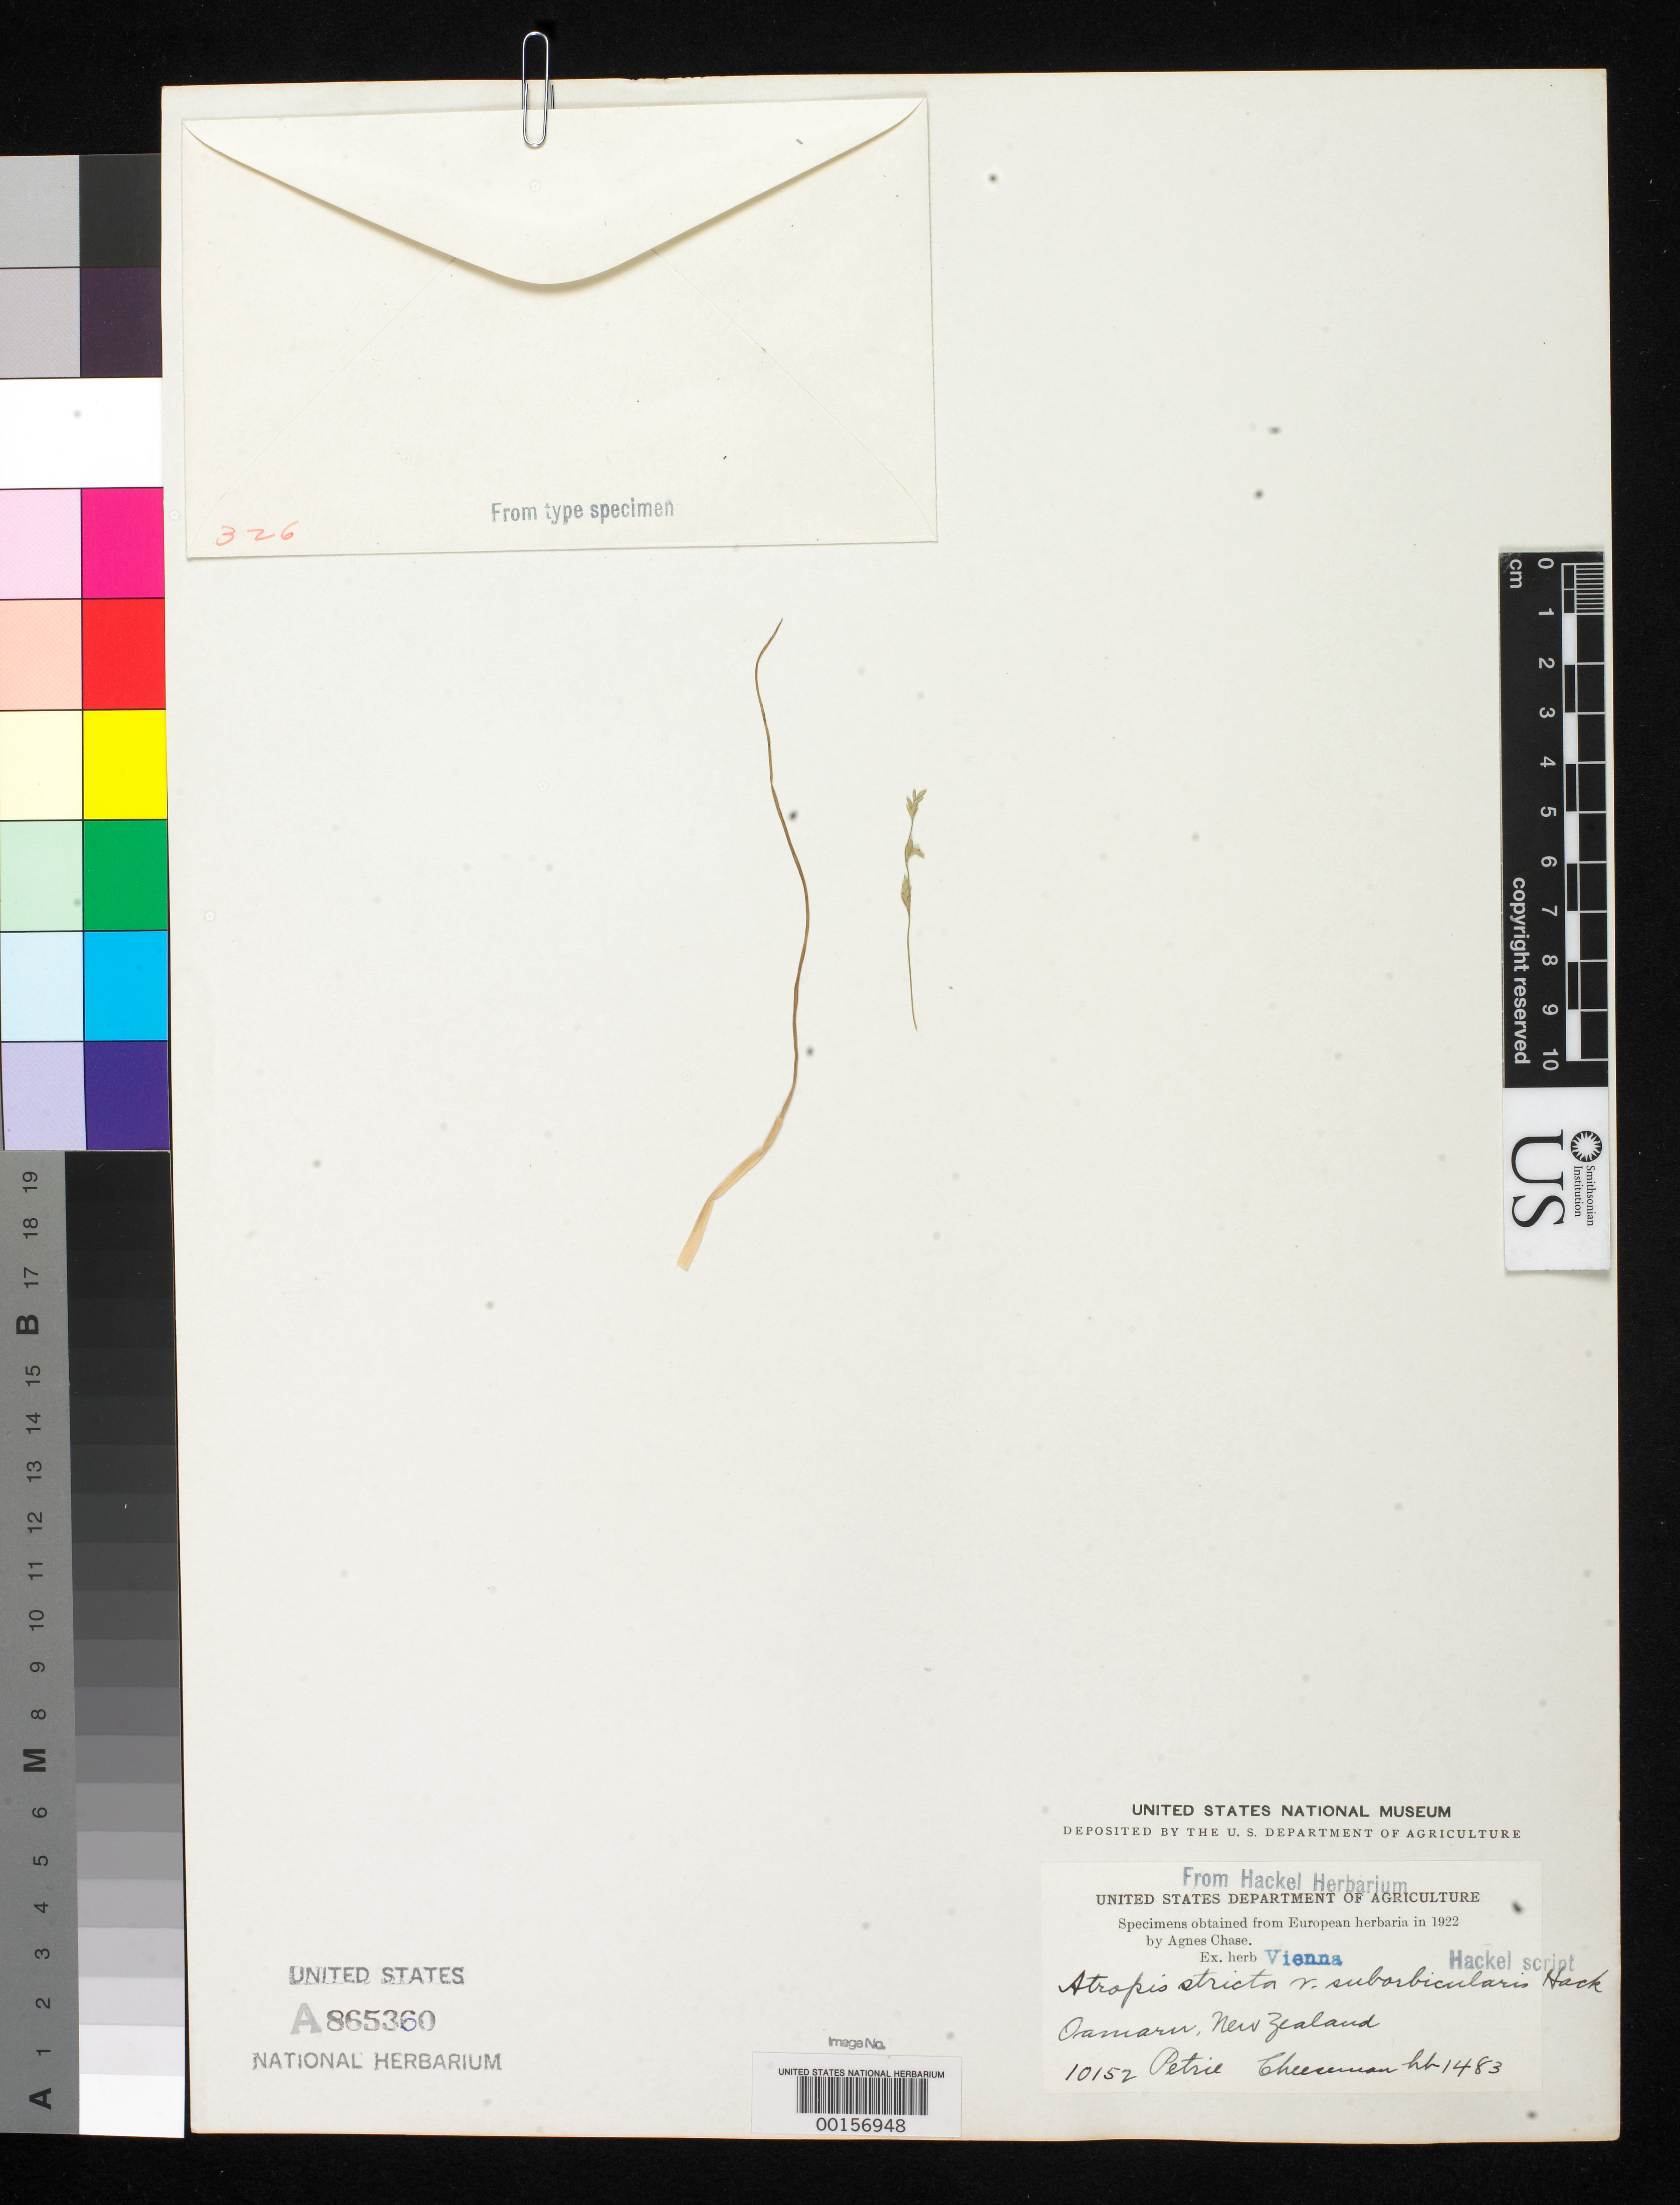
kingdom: Plantae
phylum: Tracheophyta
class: Liliopsida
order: Poales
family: Poaceae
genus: Atropis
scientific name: Atropis stricta var. suborbicularis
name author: Hack. in Cheeseman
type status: Type Fragment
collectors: D. Petrie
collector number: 10152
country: New Zealand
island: South Island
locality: Near Oamaru.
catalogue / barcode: US 865360A